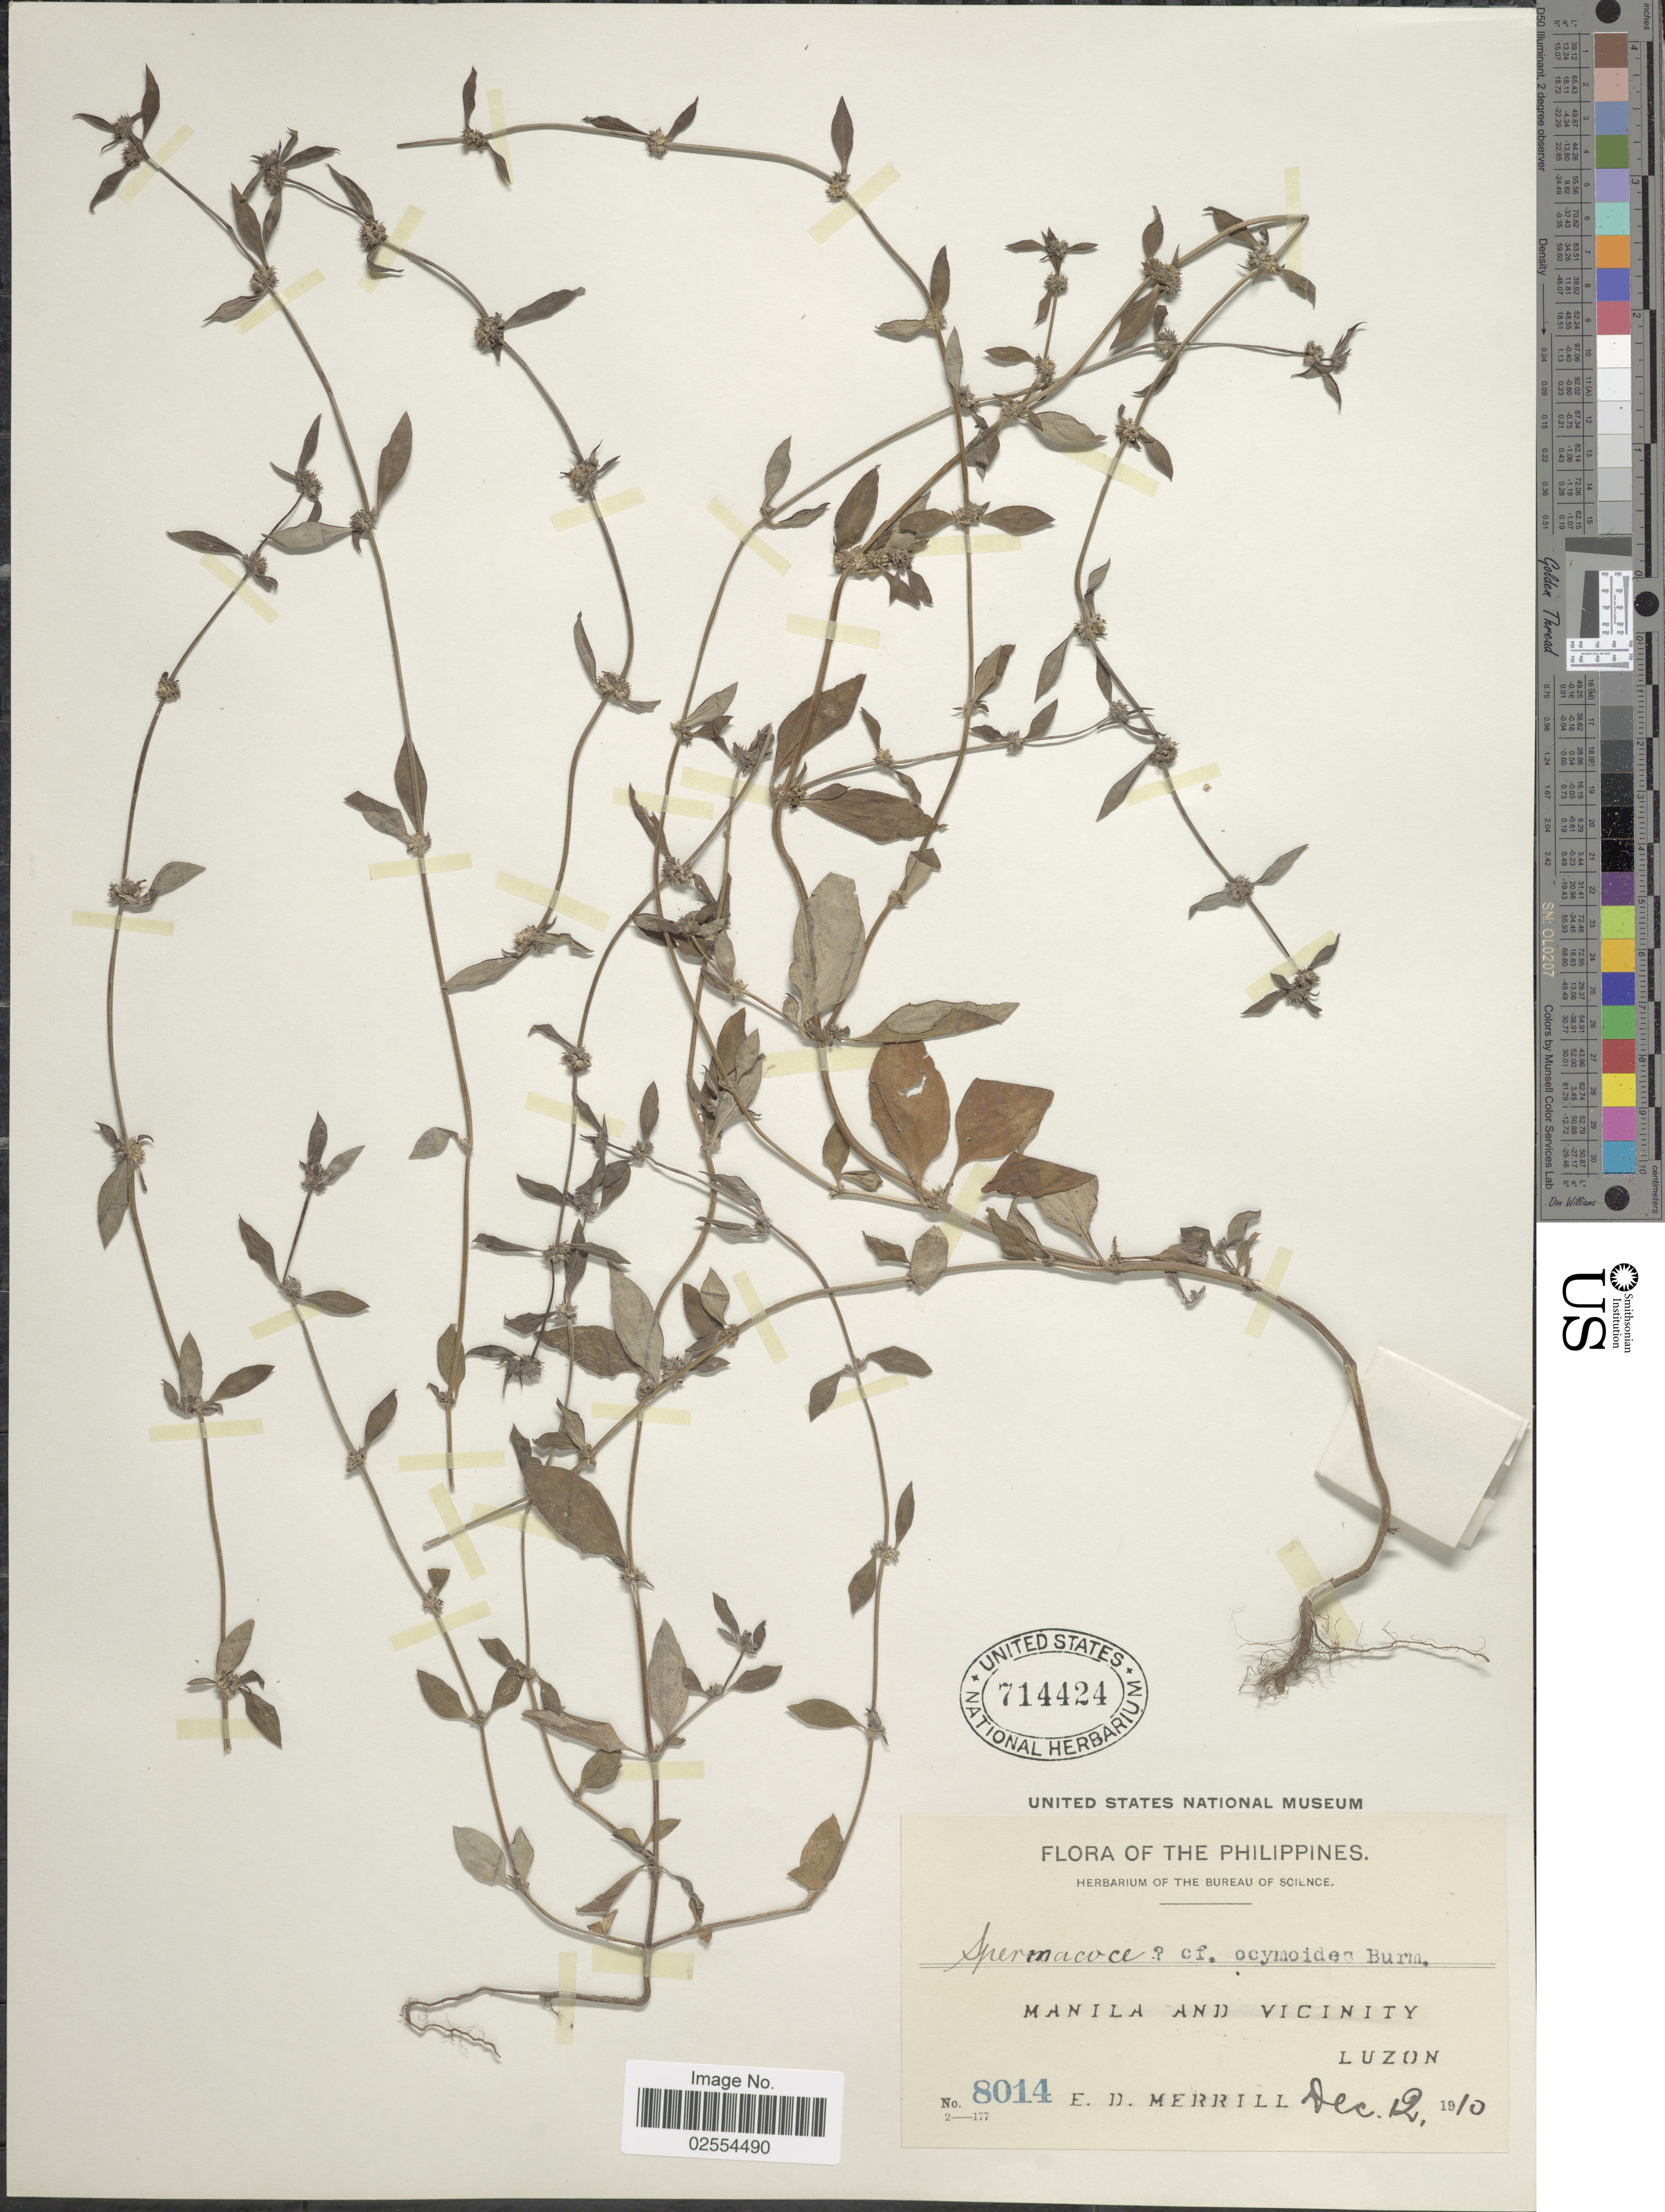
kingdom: Plantae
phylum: Tracheophyta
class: Magnoliopsida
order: Gentianales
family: Rubiaceae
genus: Spermacoce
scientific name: Spermacoce ocymoides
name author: Burm. f.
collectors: E. D. Merrill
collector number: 8014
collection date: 1910-12-12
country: Philippines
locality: Manila and Vicinity Luzon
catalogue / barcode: US 714424